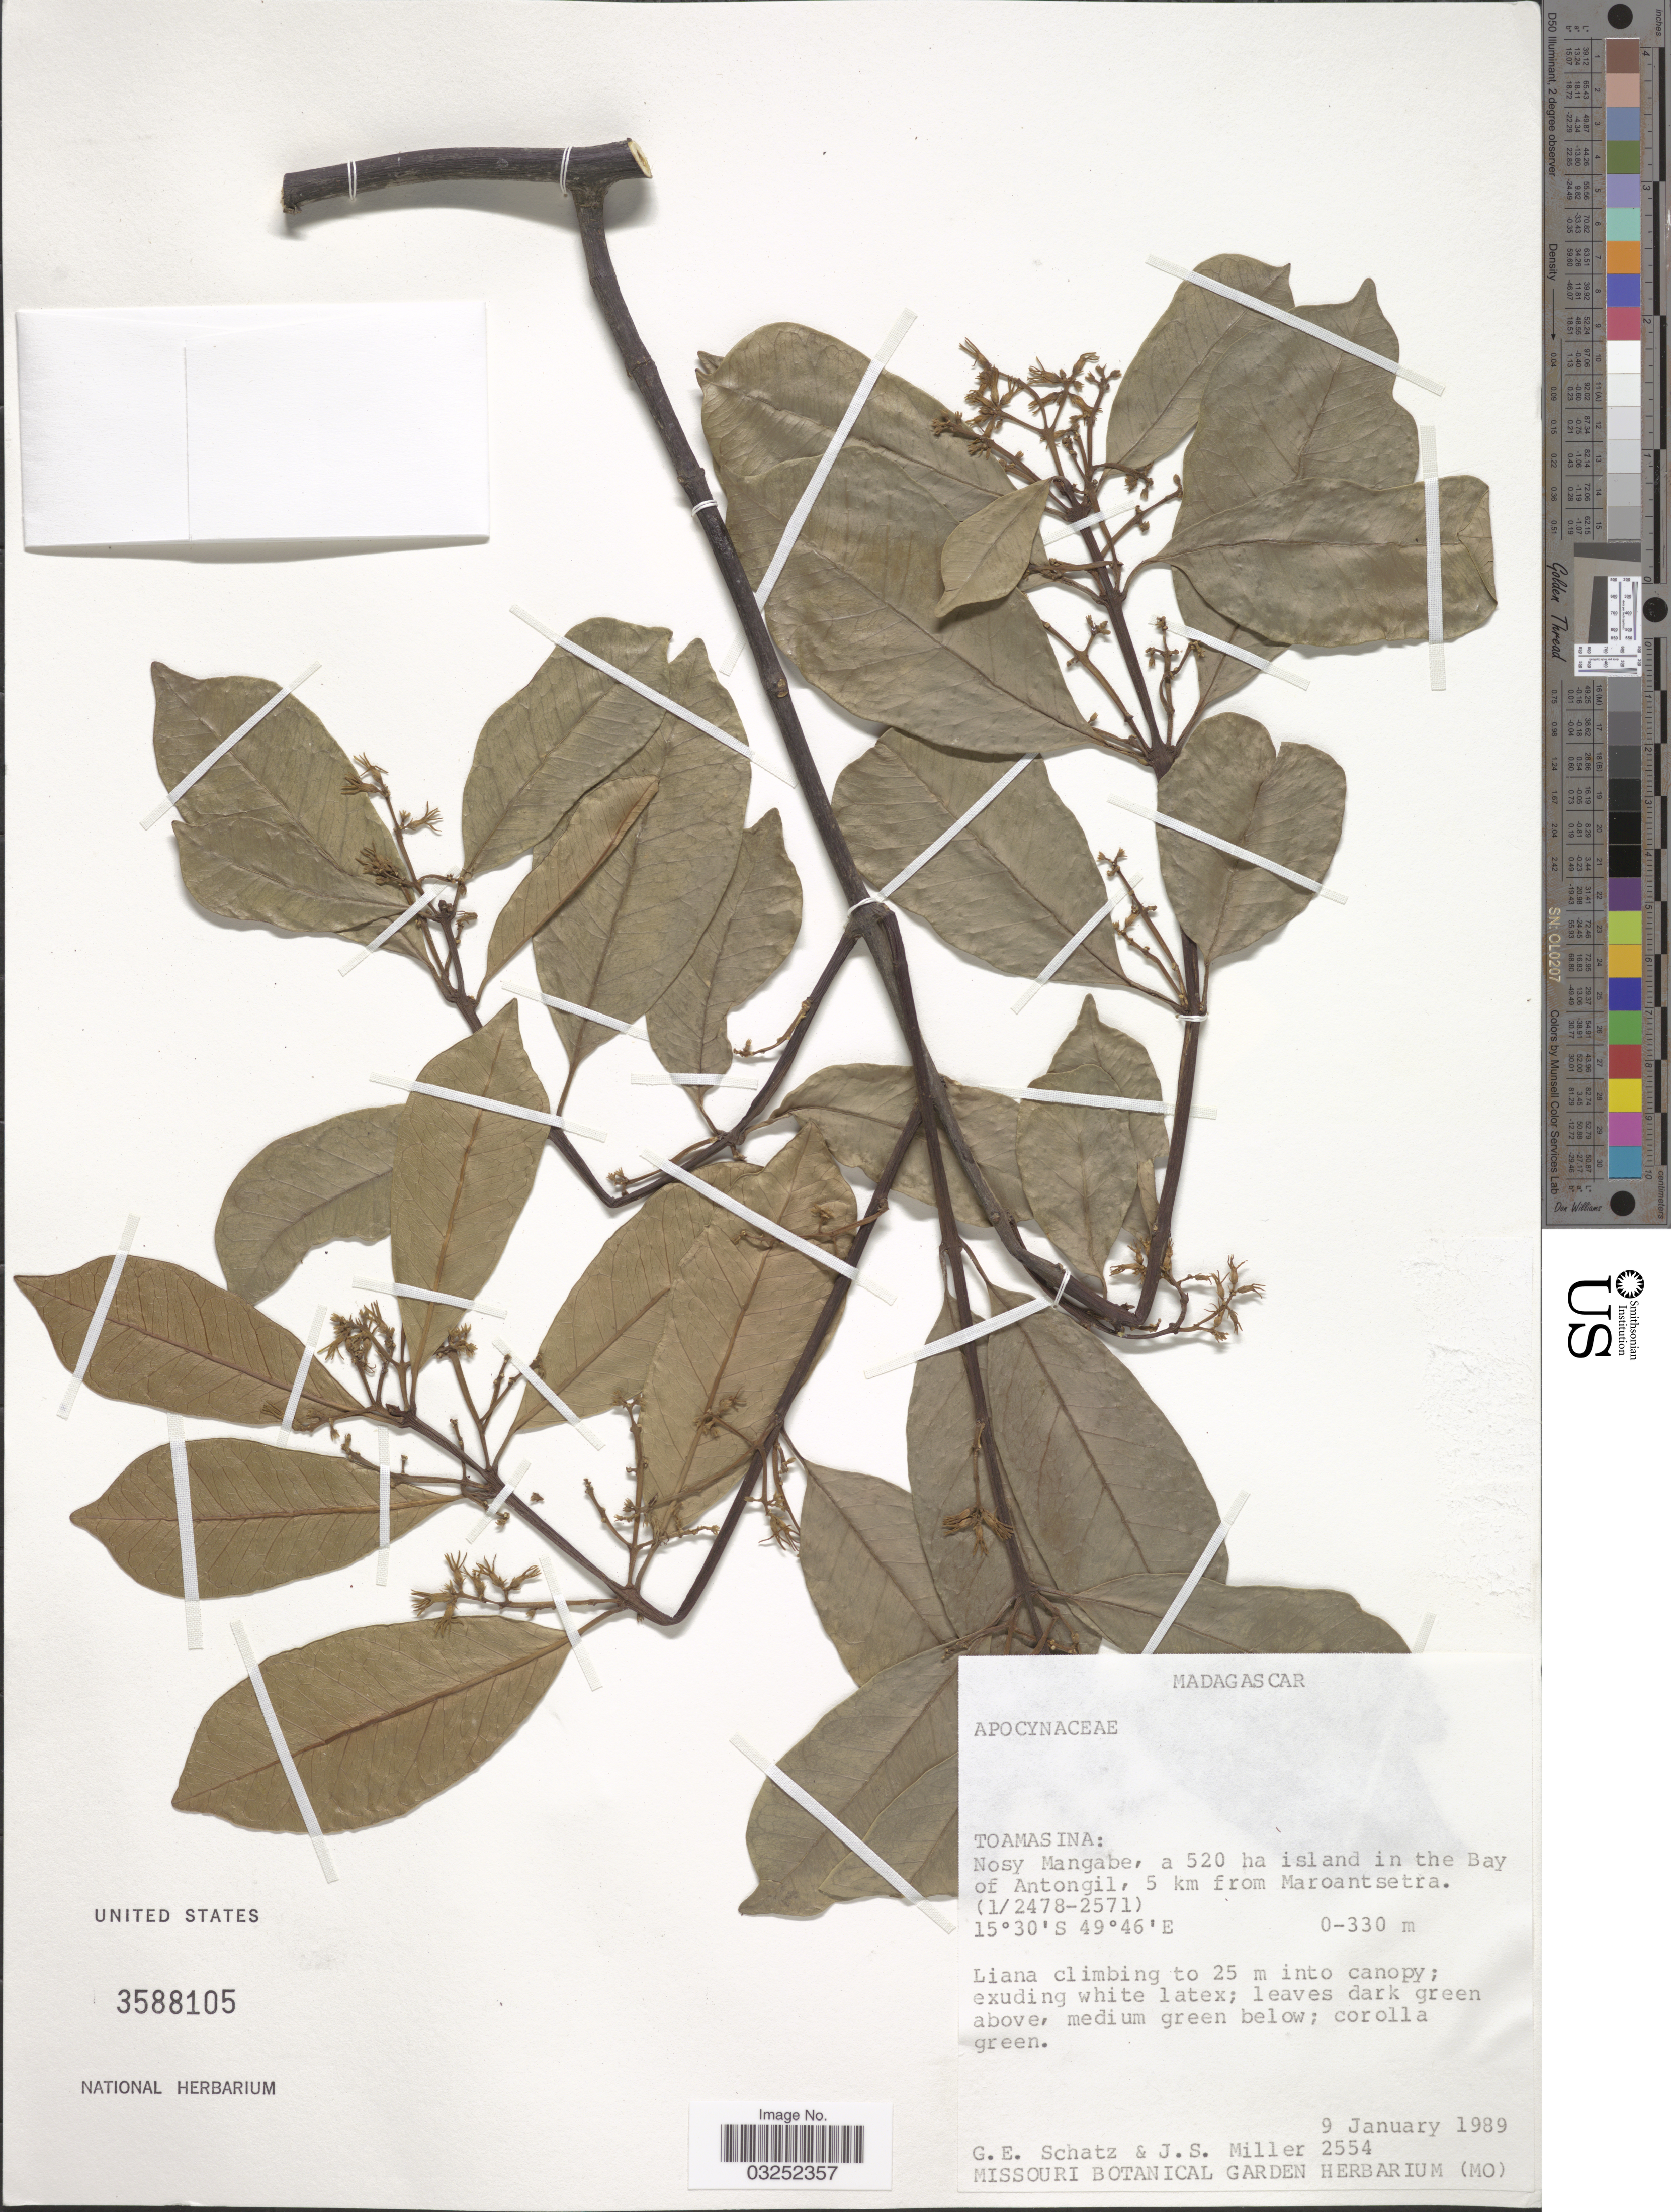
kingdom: Plantae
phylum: Tracheophyta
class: Magnoliopsida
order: Gentianales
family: Apocynaceae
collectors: G. Schatz & J. S. Miller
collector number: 2554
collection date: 1989-01-09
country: Madagascar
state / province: Analanjirofo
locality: Nosy Mangabe, a 520 ha island in the Bay of Antongil, 5 km from Maroantsetra (1/2478-2571).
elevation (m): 0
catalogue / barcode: US 3588105